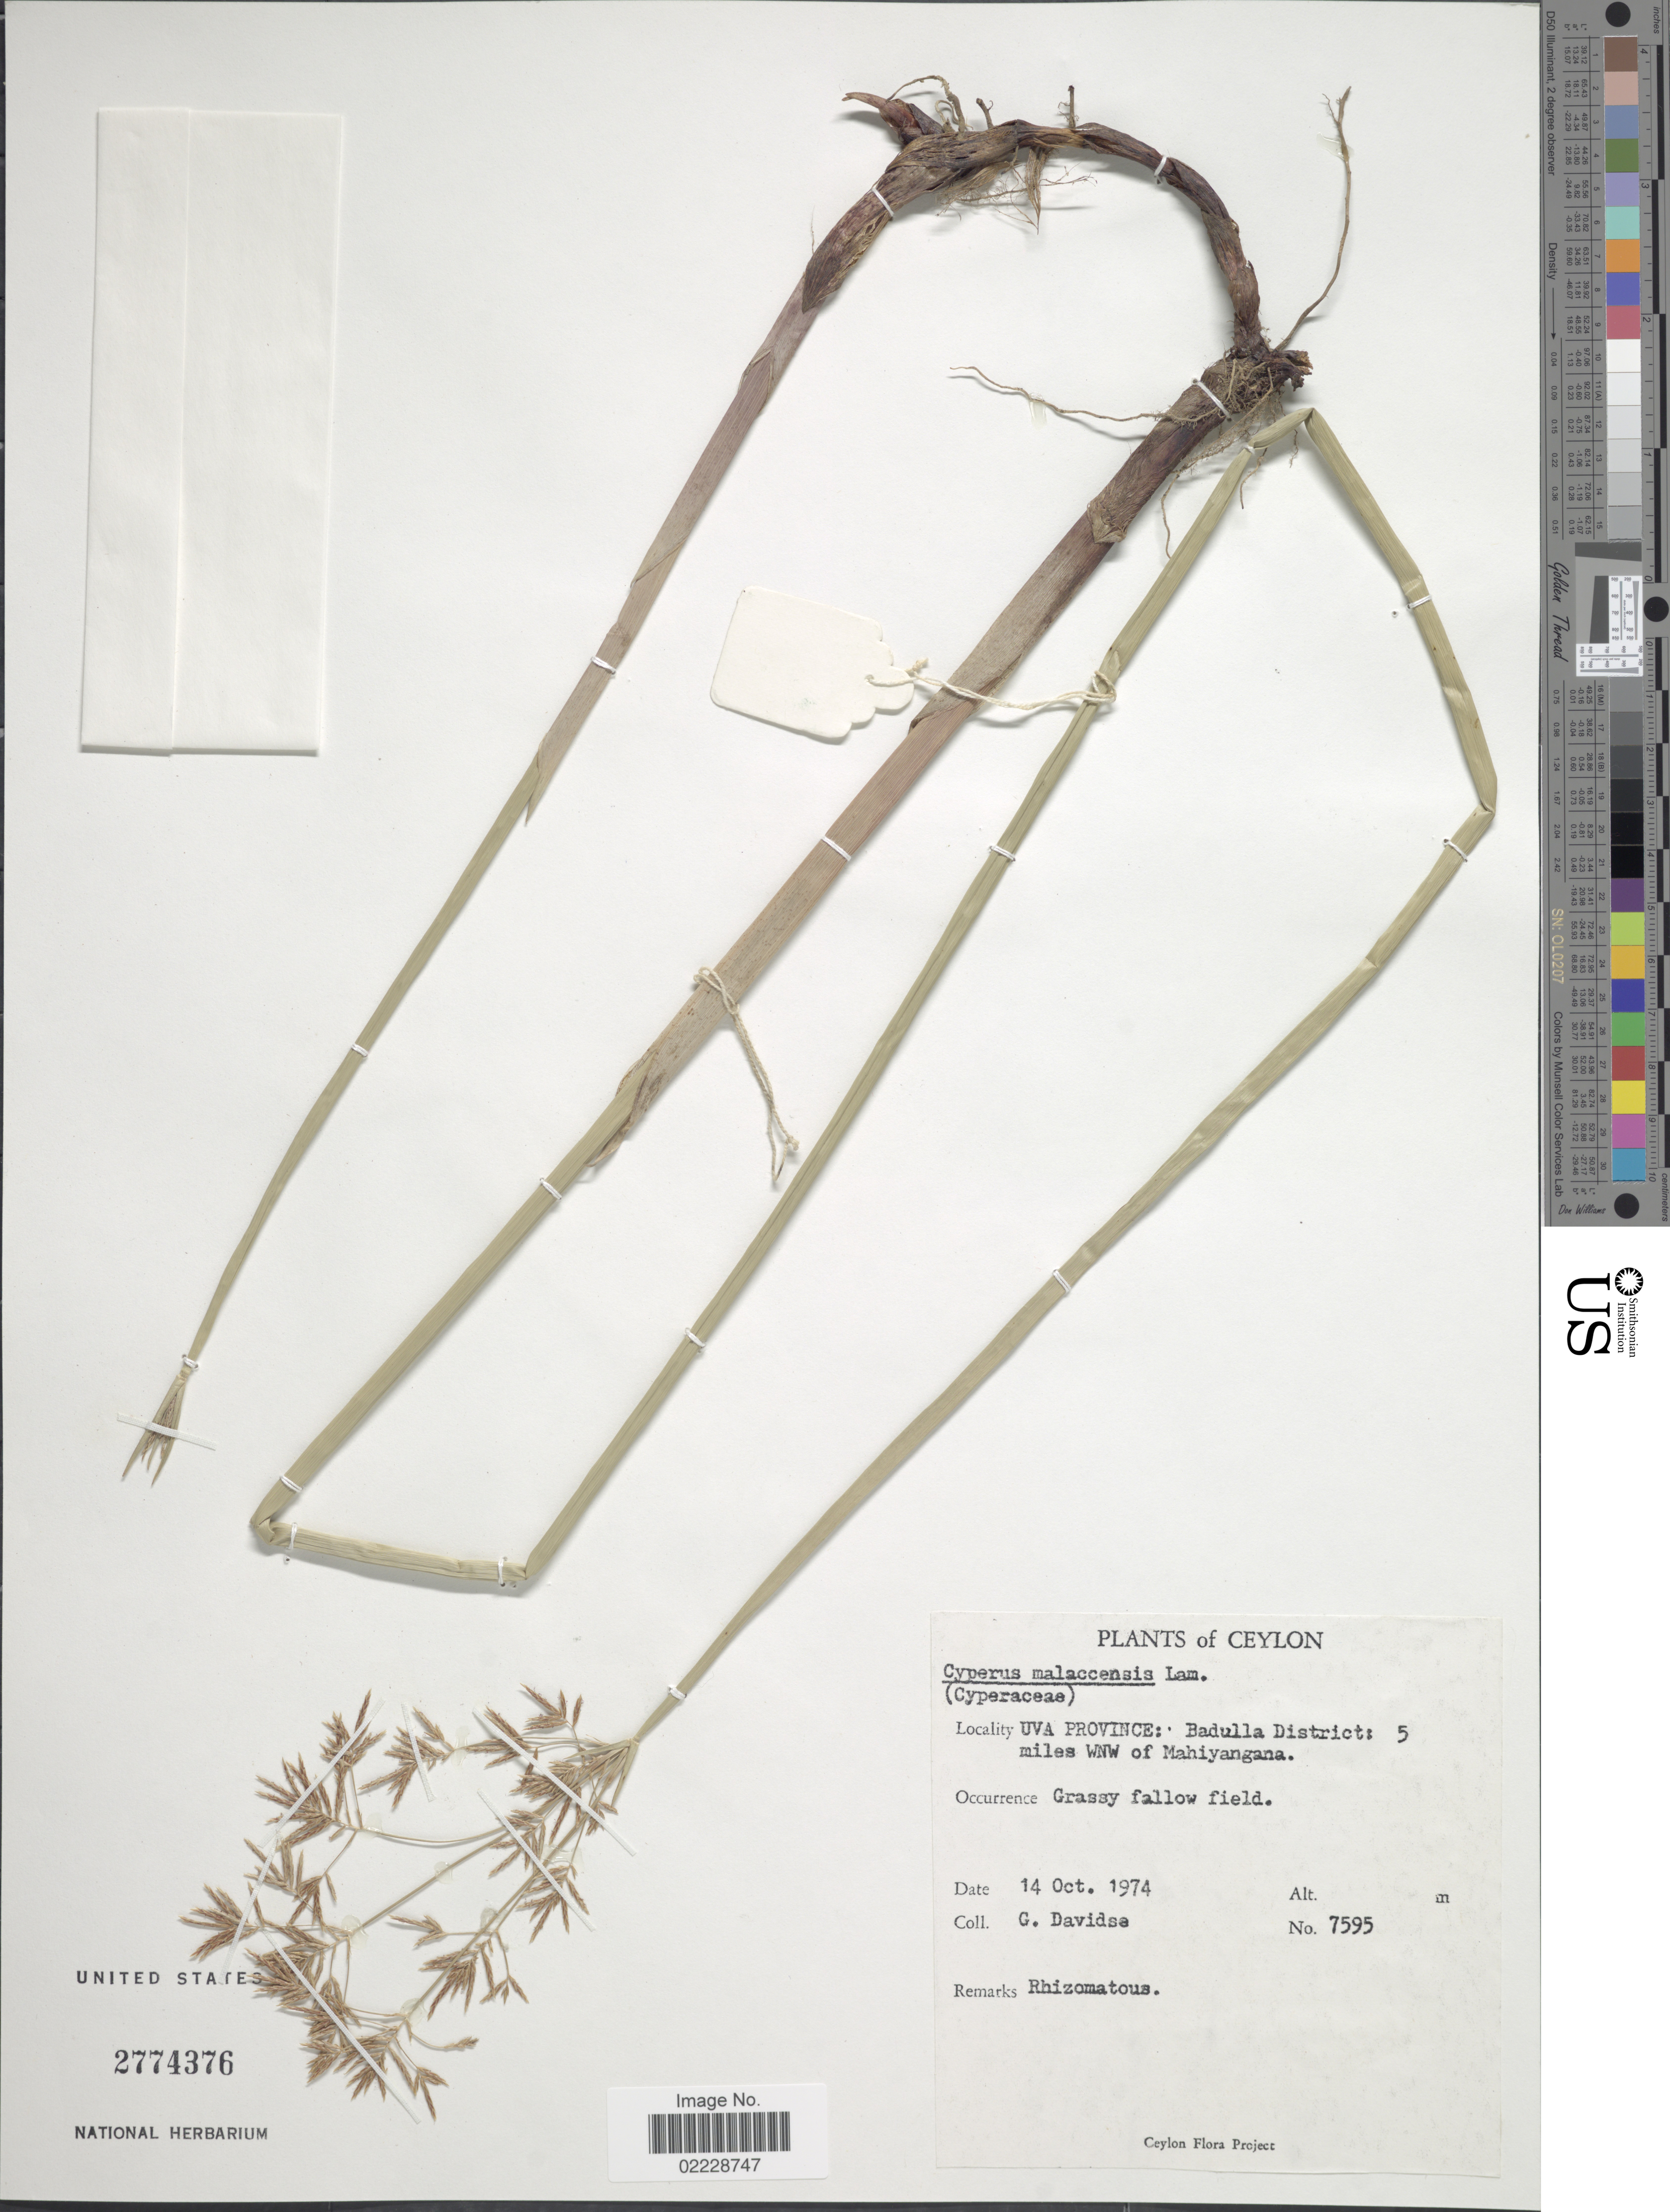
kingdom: Plantae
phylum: Tracheophyta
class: Liliopsida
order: Poales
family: Cyperaceae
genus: Cyperus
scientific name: Cyperus malaccensis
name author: Lam.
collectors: G. Davidse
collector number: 7595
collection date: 1974-10-14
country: Sri Lanka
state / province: Uva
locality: Badulla District: 5 miles WNW of Mahiyangaa, Ceylon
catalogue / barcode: US 2774376